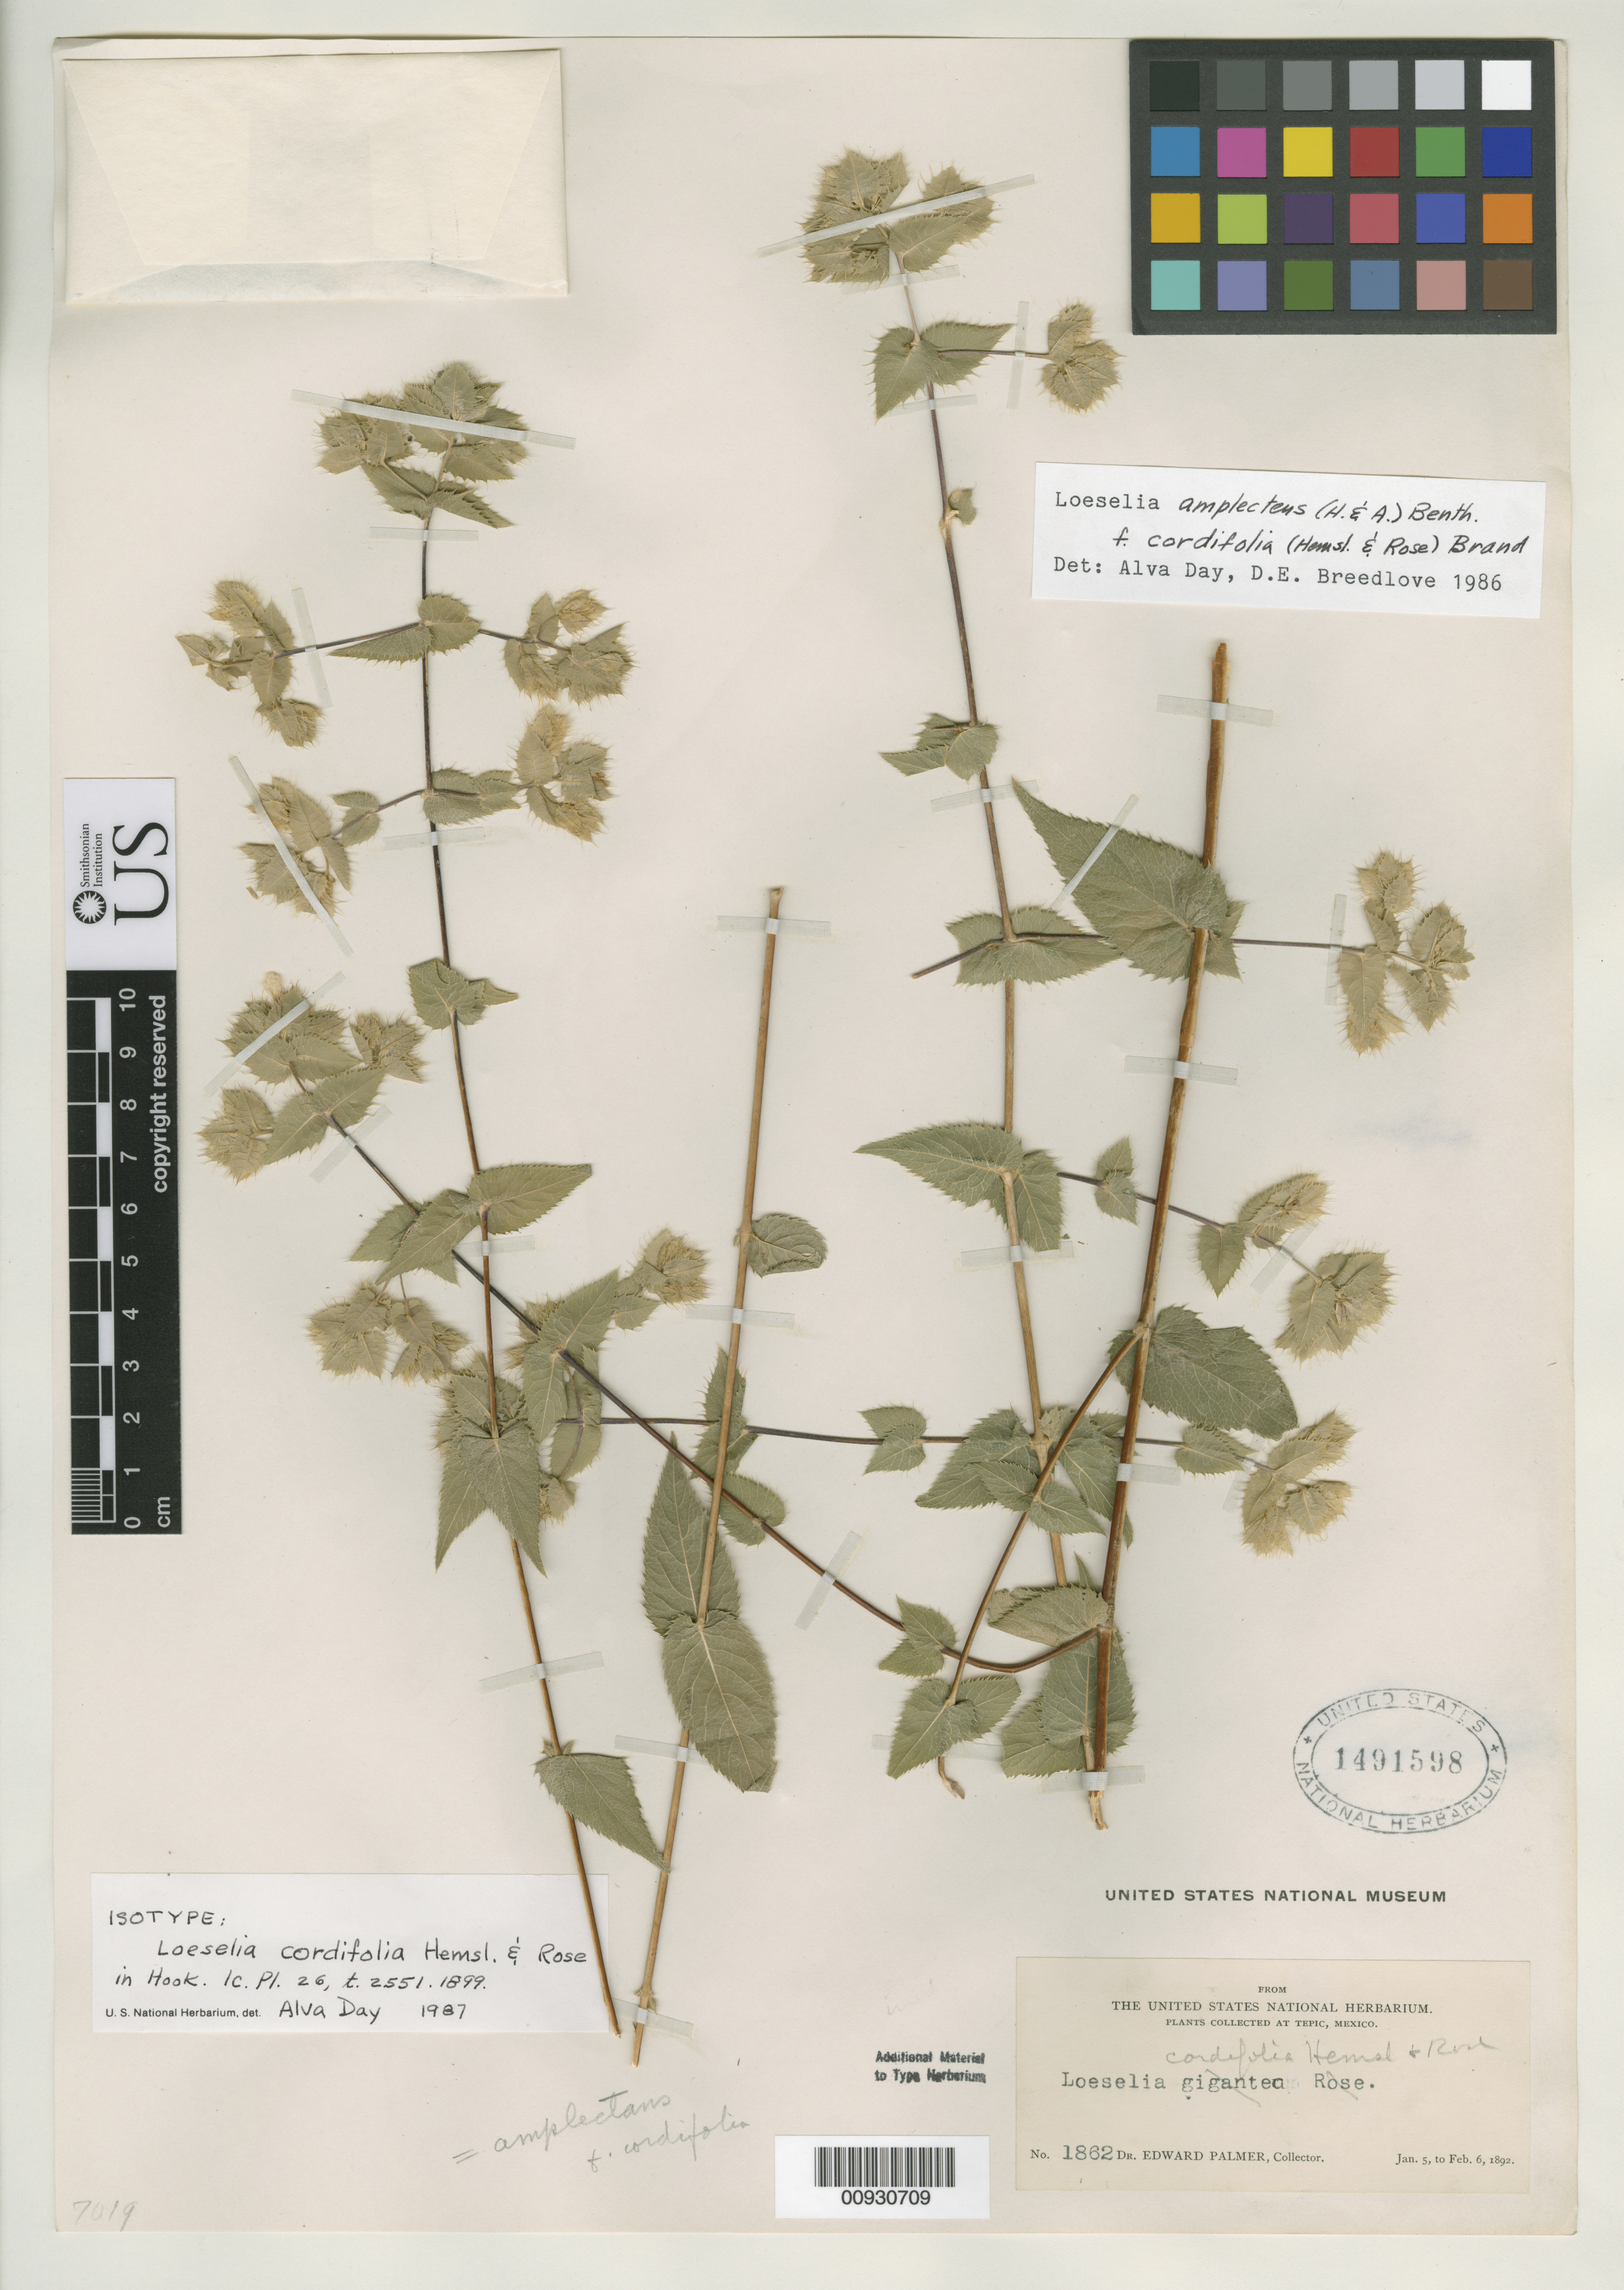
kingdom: Plantae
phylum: Tracheophyta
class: Magnoliopsida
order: Ericales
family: Polemoniaceae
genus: Loeselia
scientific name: Loeselia cordifolia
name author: Hemsl. & Rose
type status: Isotype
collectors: E. Palmer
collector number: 1862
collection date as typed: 05 Jan 1892 to 06 Feb 1892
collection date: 1892-01-05/1892-02-06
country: Mexico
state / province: Nayarit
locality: Tepic.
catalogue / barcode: US 1491598